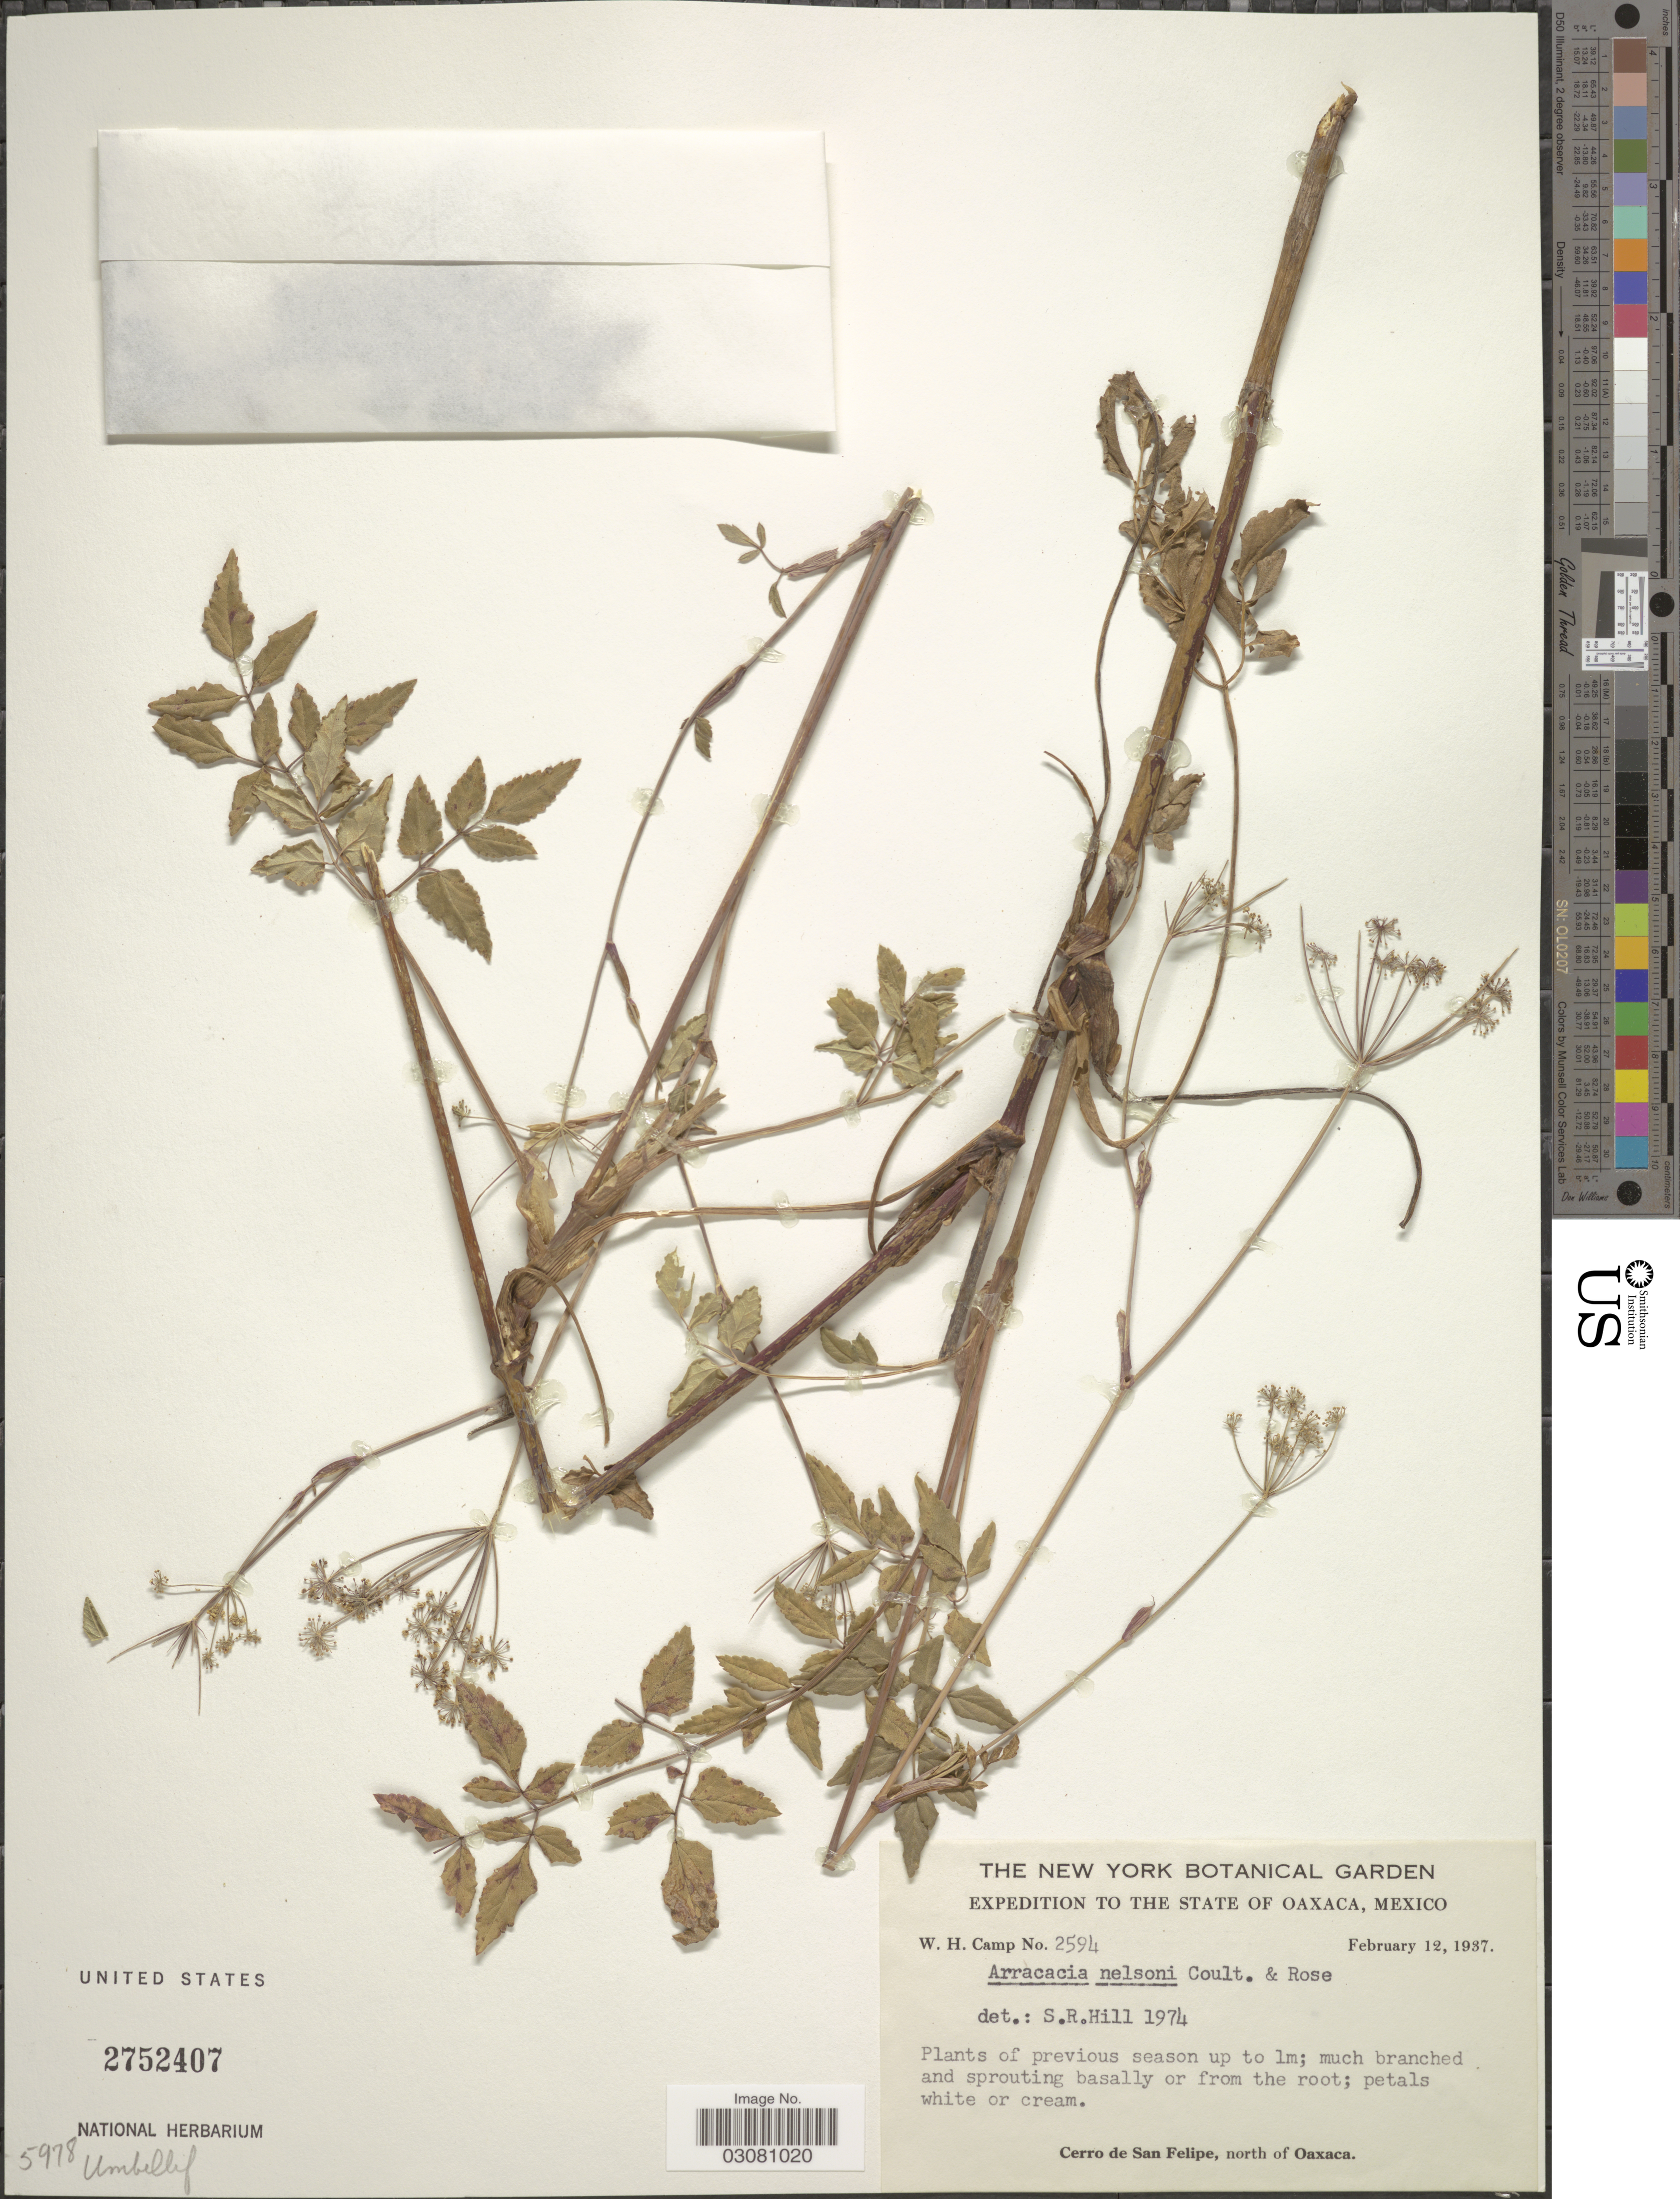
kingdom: Plantae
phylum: Tracheophyta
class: Magnoliopsida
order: Apiales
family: Apiaceae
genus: Arracacia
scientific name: Arracacia nelsoni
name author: J.M. Coult. & Rose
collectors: W. H. Camp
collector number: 2594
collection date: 1937-02-12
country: Mexico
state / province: Oaxaca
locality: Cerro de San Felipe, north of Oaxaca.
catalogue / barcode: US 2752407